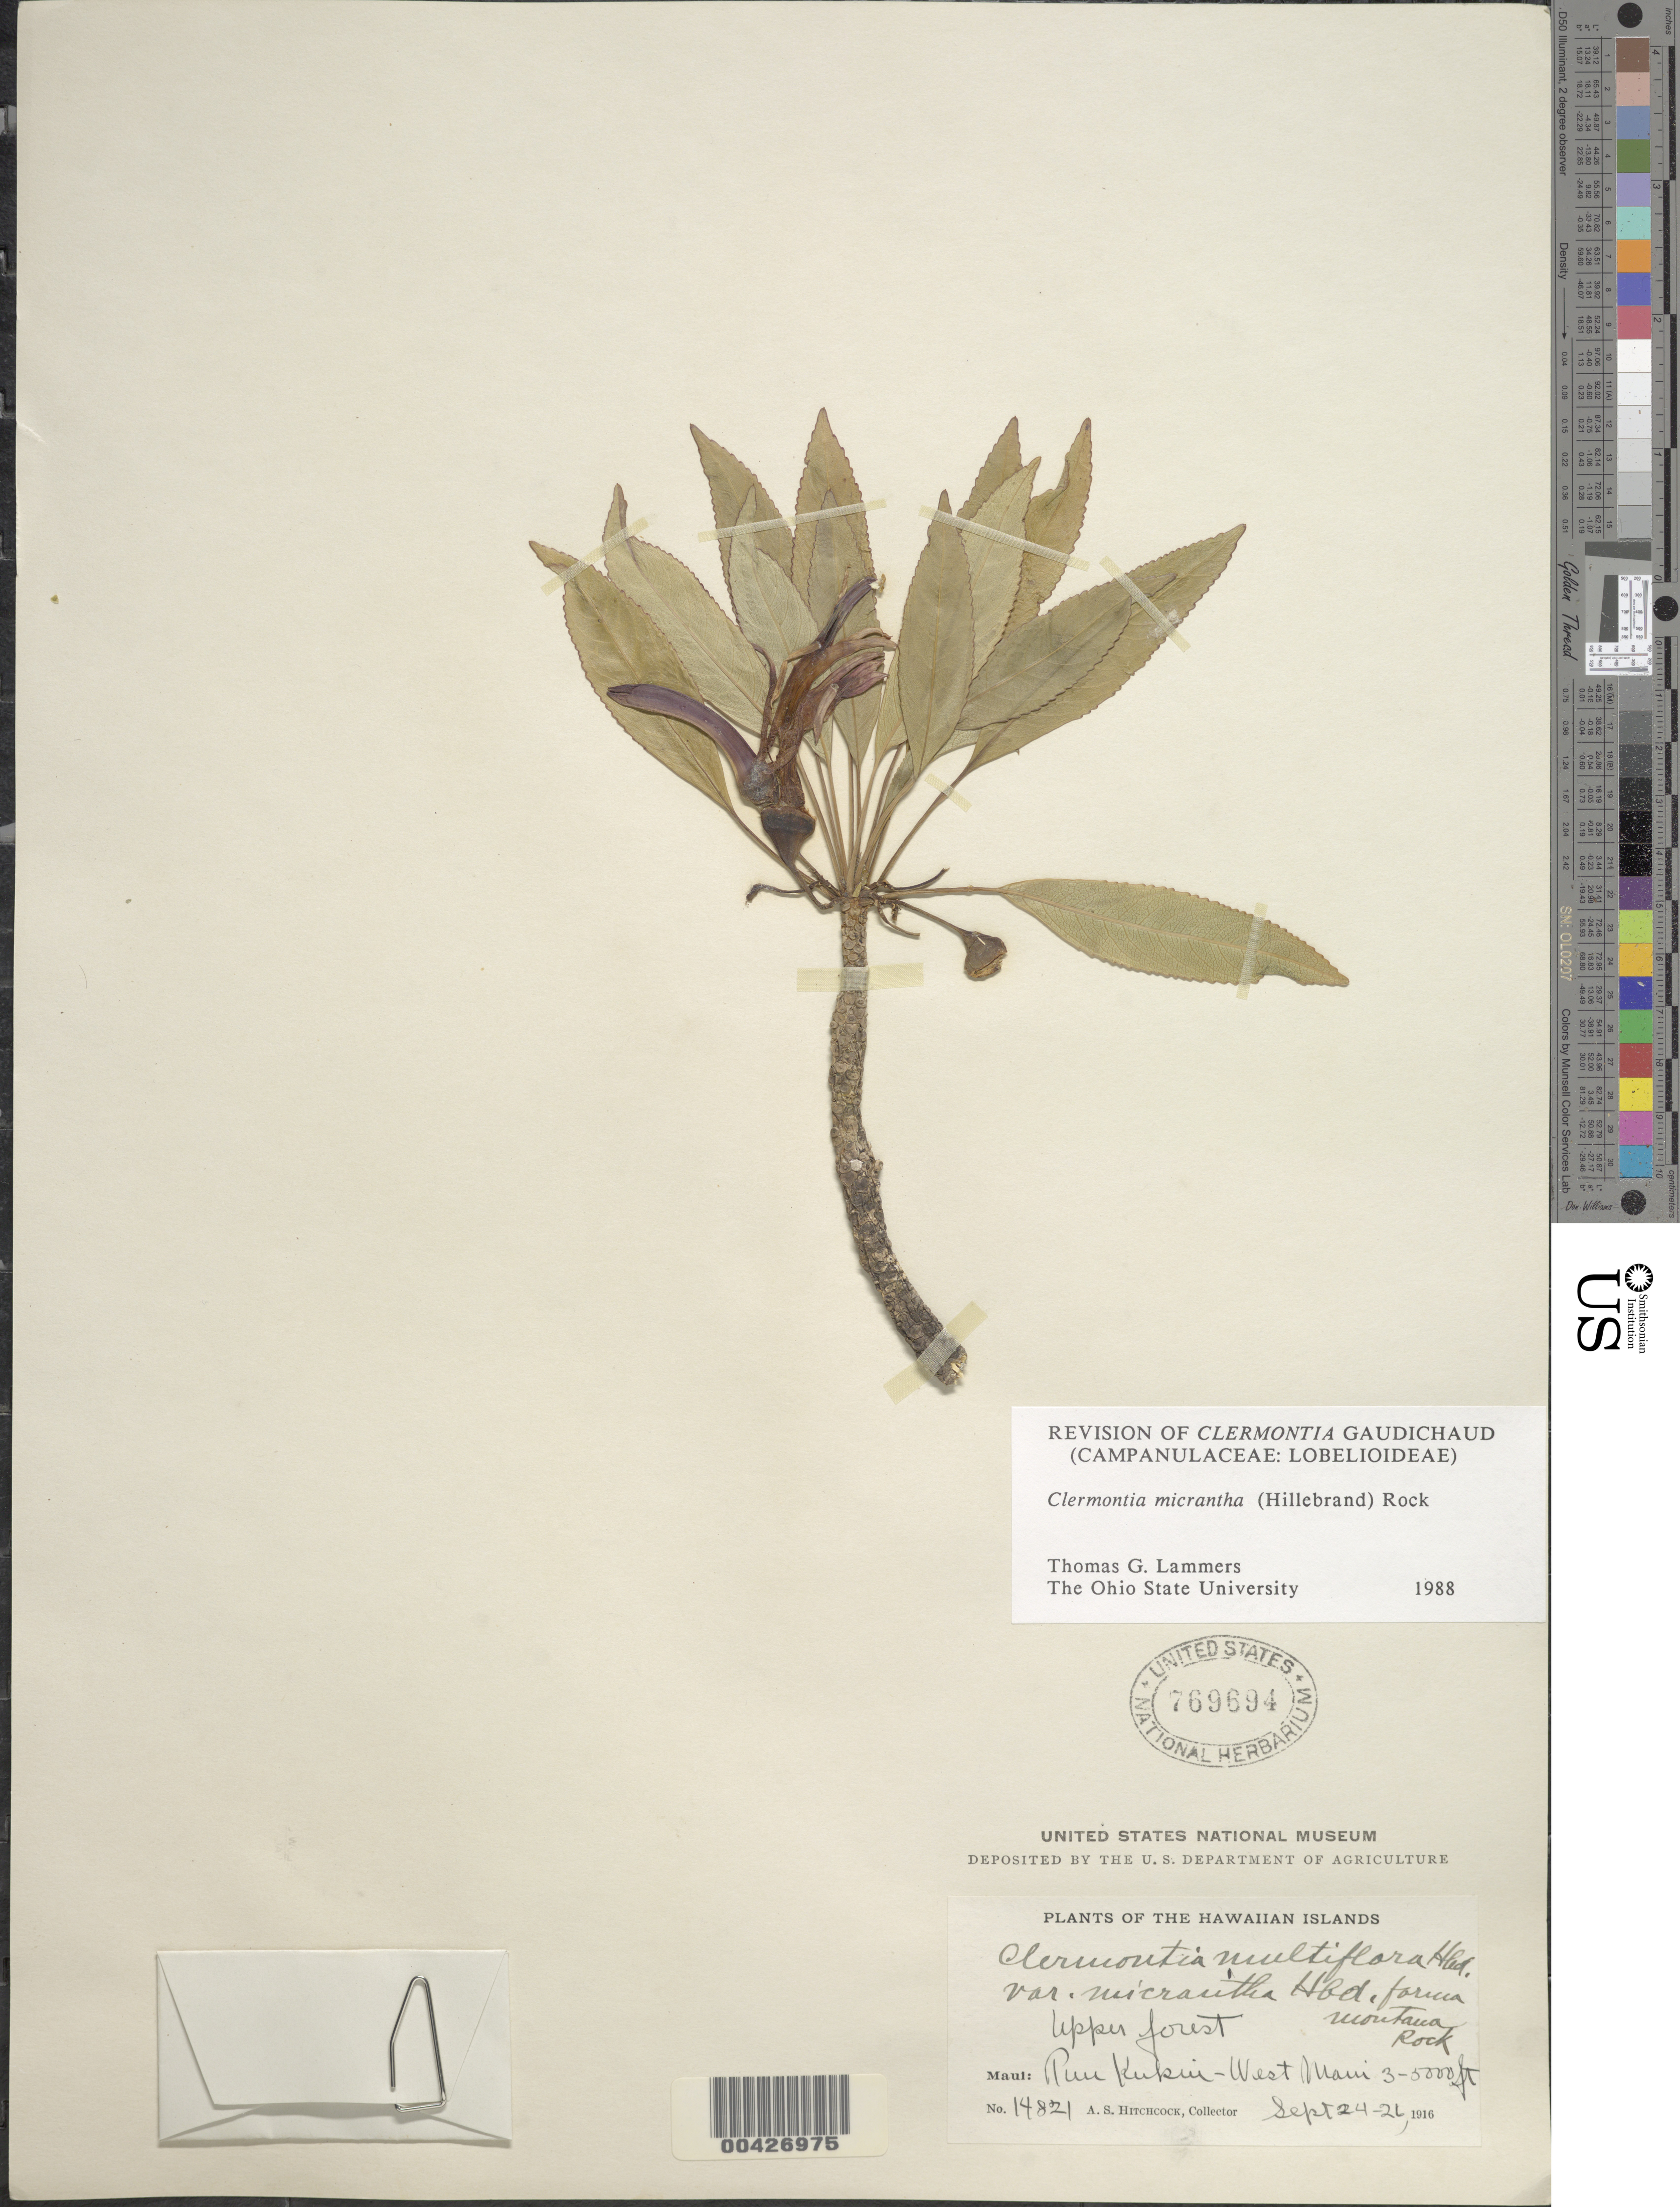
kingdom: Plantae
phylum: Tracheophyta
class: Magnoliopsida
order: Asterales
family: Campanulaceae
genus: Clermontia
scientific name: Clermontia micrantha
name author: (Hillebr.) Rock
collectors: A. S. Hitchcock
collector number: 14821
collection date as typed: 24 Sep 1916 to 26 Sep 1916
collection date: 1916-09-24/1916-09-26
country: United States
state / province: Hawaii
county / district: Maui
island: Maui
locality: Puu Kukiu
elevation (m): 914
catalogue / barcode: US 769694